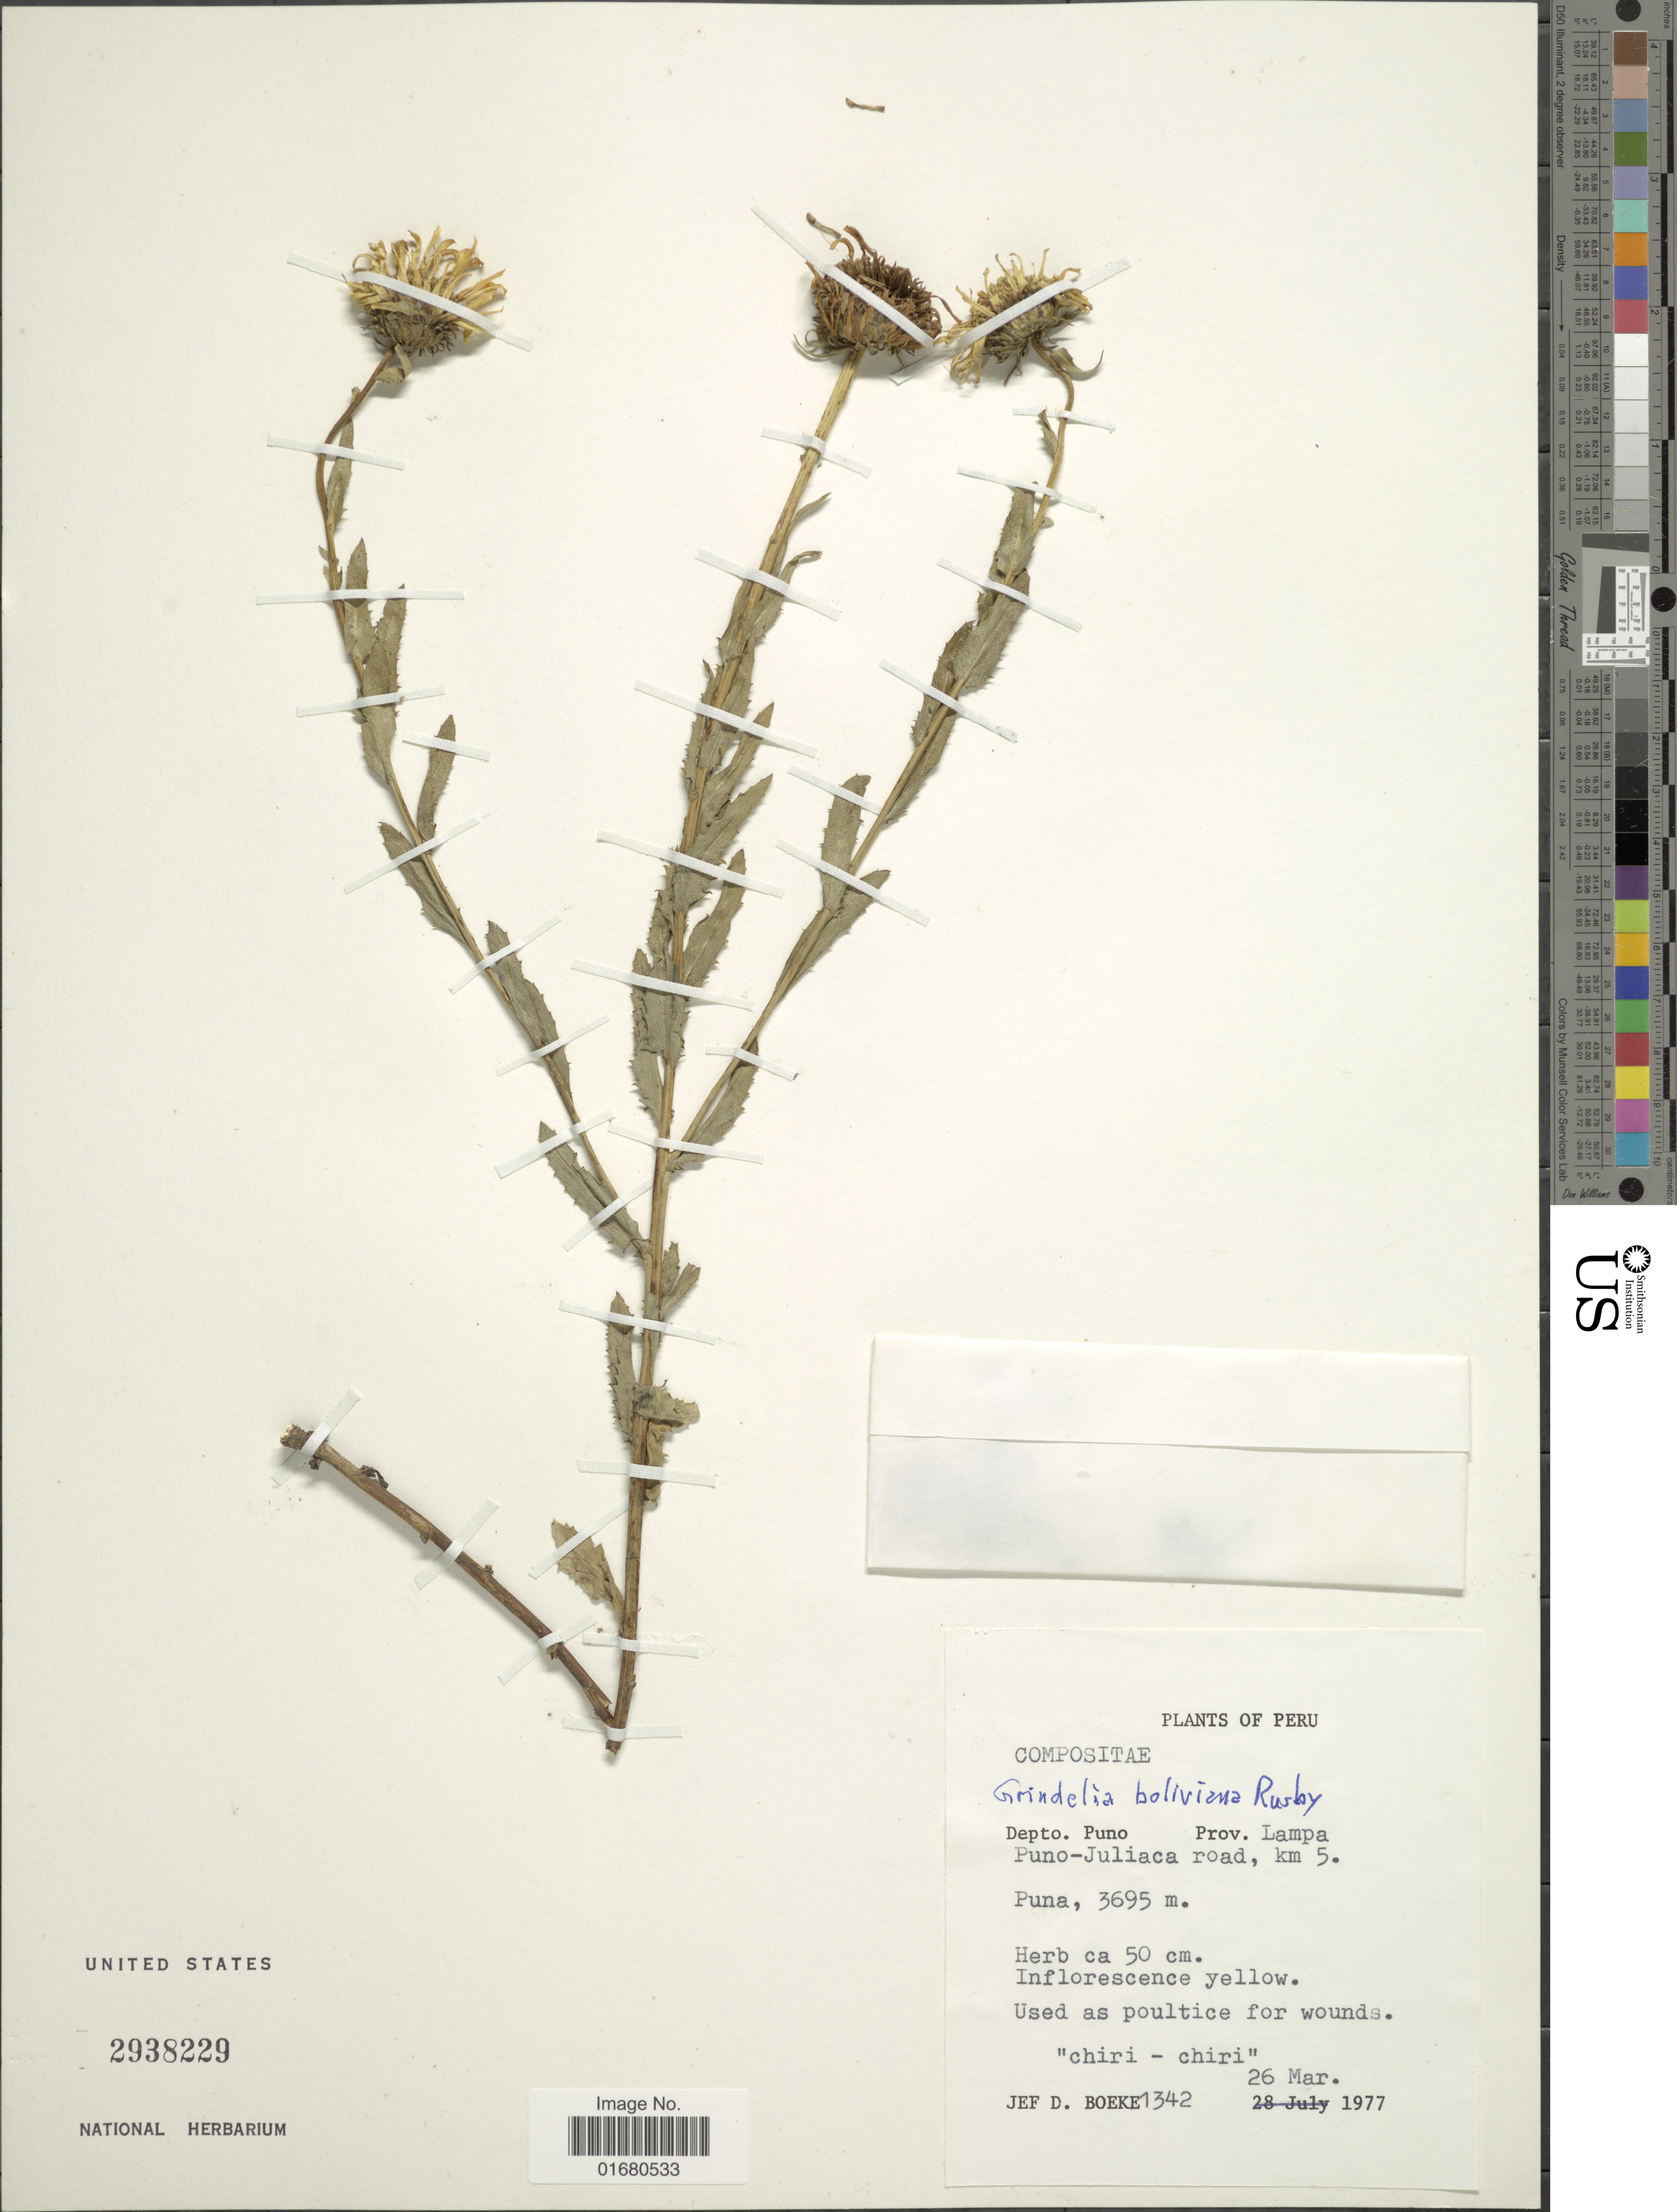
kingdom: Plantae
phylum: Tracheophyta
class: Magnoliopsida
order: Asterales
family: Asteraceae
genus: Grindelia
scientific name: Grindelia boliviana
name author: Rusby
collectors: J. D. Boeke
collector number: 1342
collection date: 1977-03-26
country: Peru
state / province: Puno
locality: Depto. Puno, Prov. Lampa, Puno-Juliaca road, km 5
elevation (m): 3695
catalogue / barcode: US 2938229